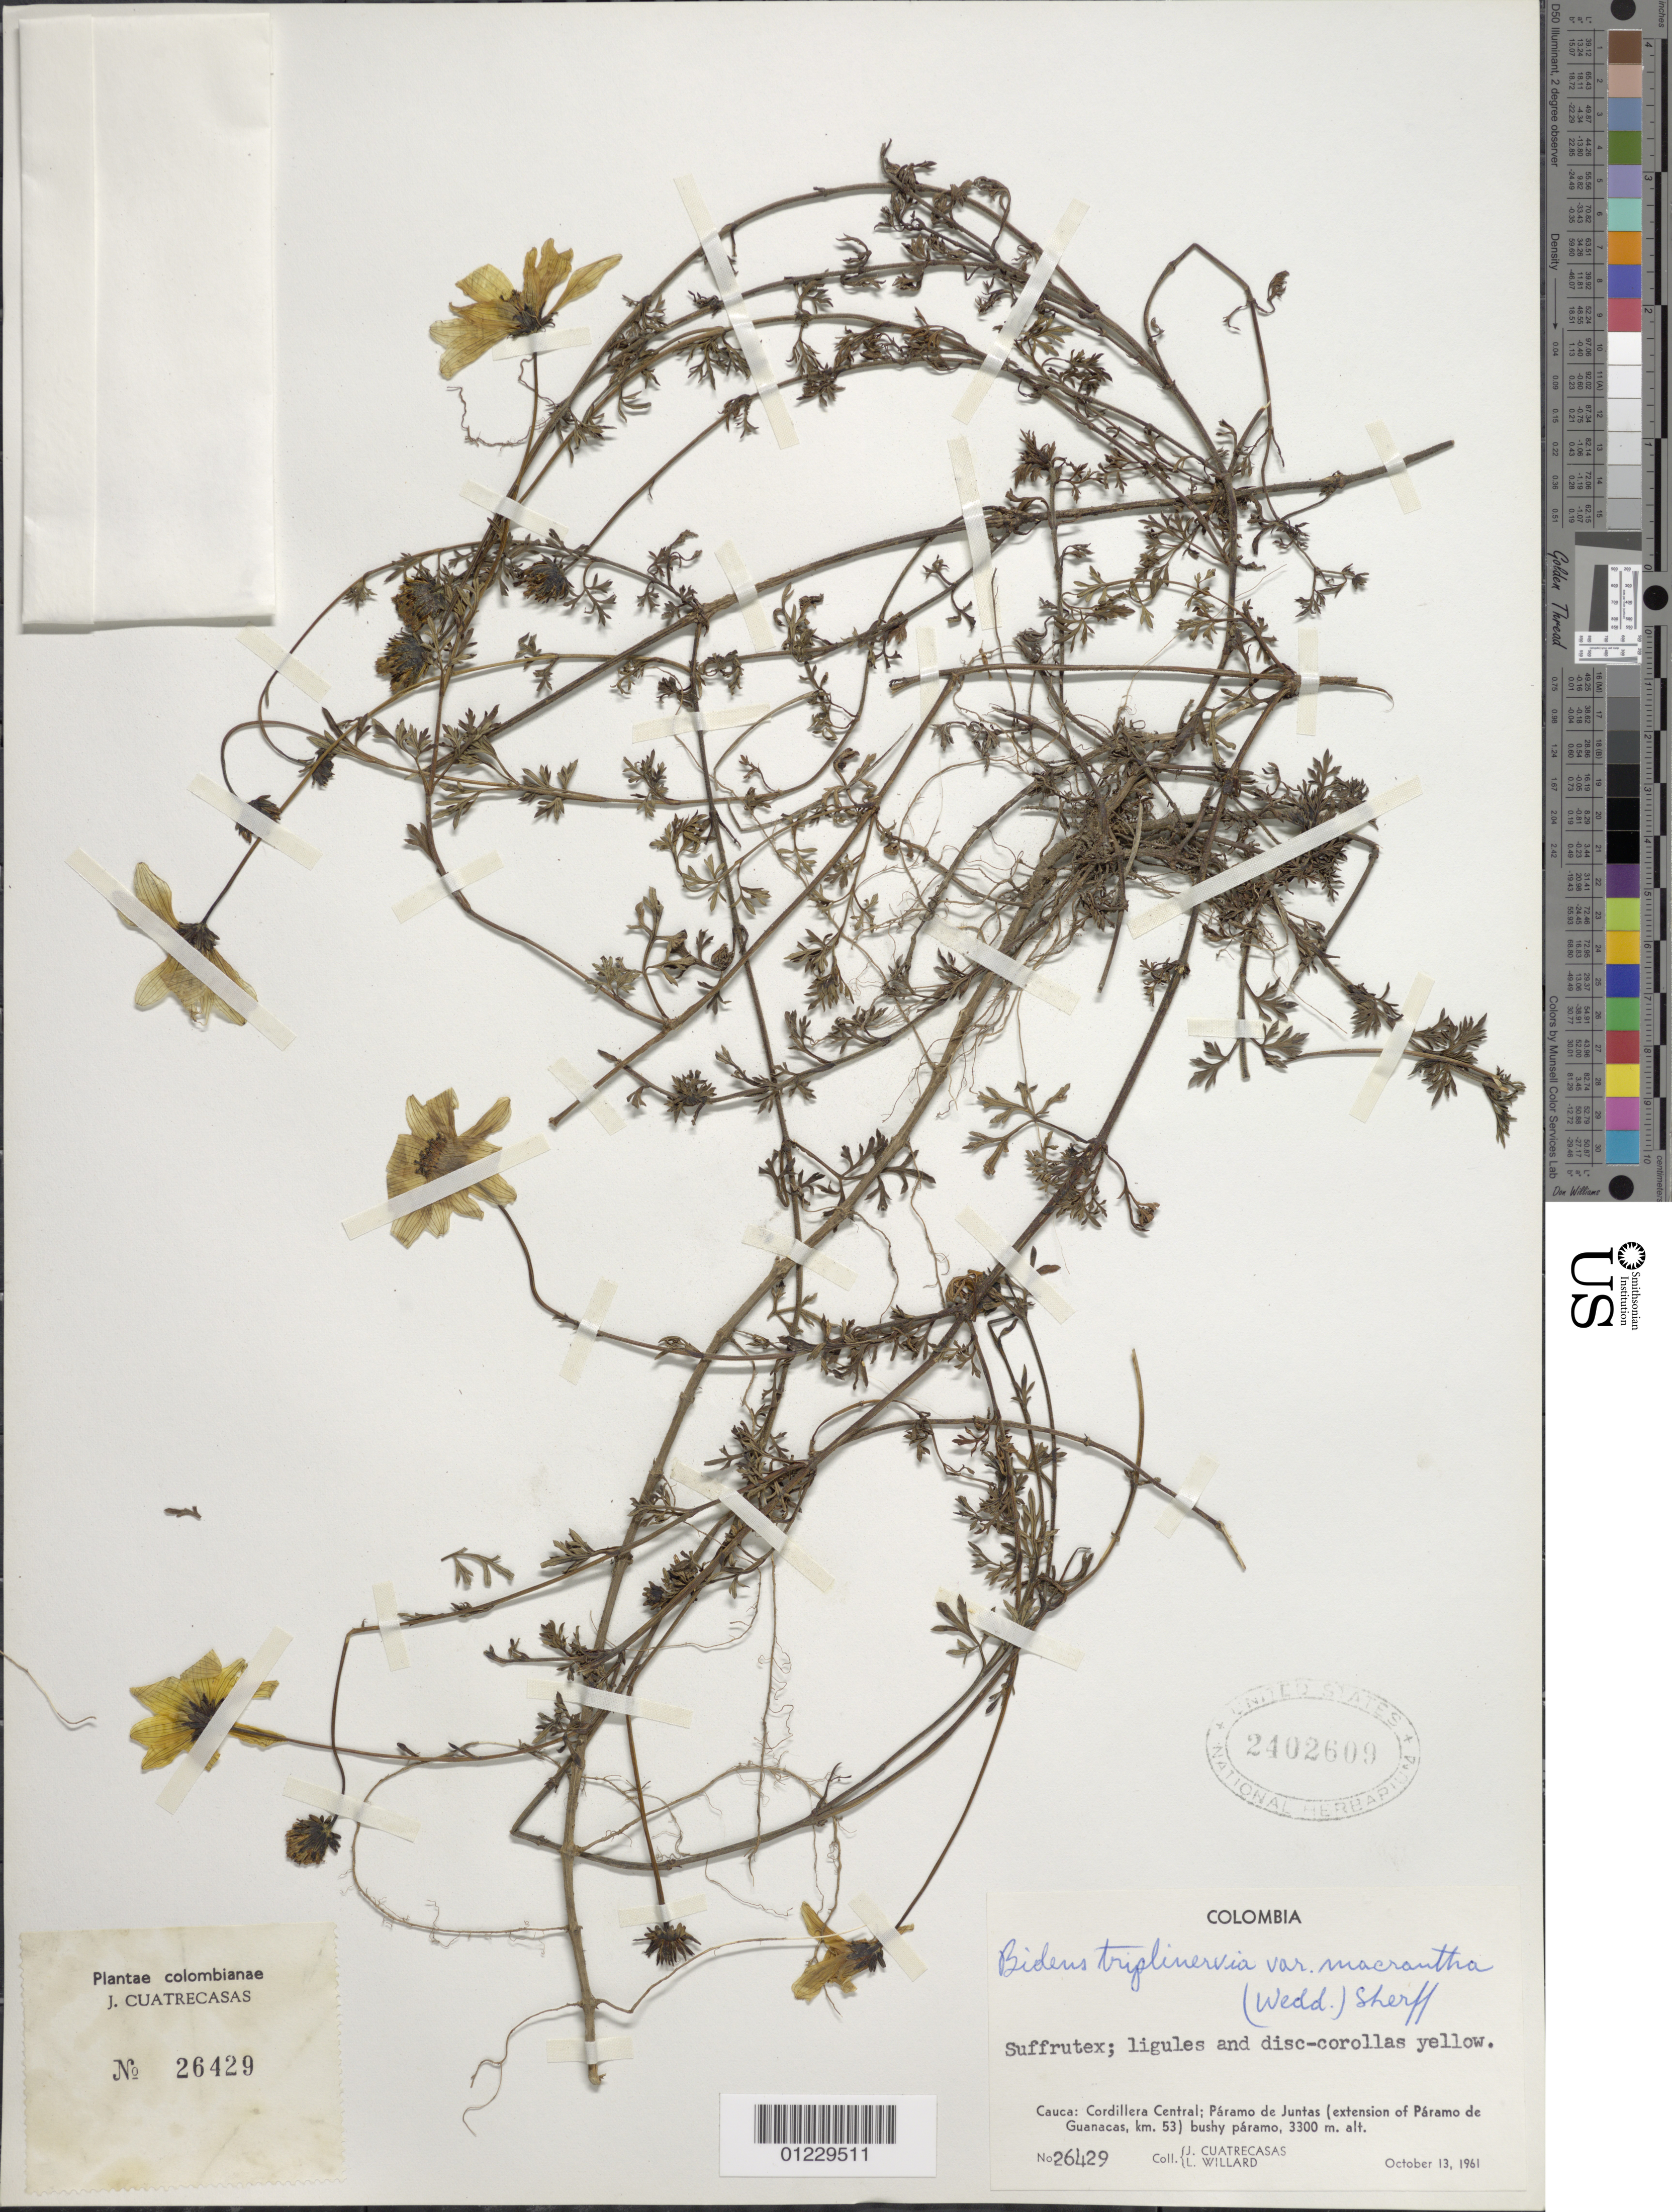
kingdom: Plantae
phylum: Tracheophyta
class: Magnoliopsida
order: Asterales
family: Asteraceae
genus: Bidens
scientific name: Bidens triplinervia var. macrantha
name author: (Wedd.) Sherff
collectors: J. Cuatrecasas & L. Willard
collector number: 26429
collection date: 1961-10-13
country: Colombia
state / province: Cauca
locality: Cordillera Central: Paramo de Juntas (extension of Paramo de Guanacas, km. 53)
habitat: bushy paramo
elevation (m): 3300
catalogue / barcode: US 2402609